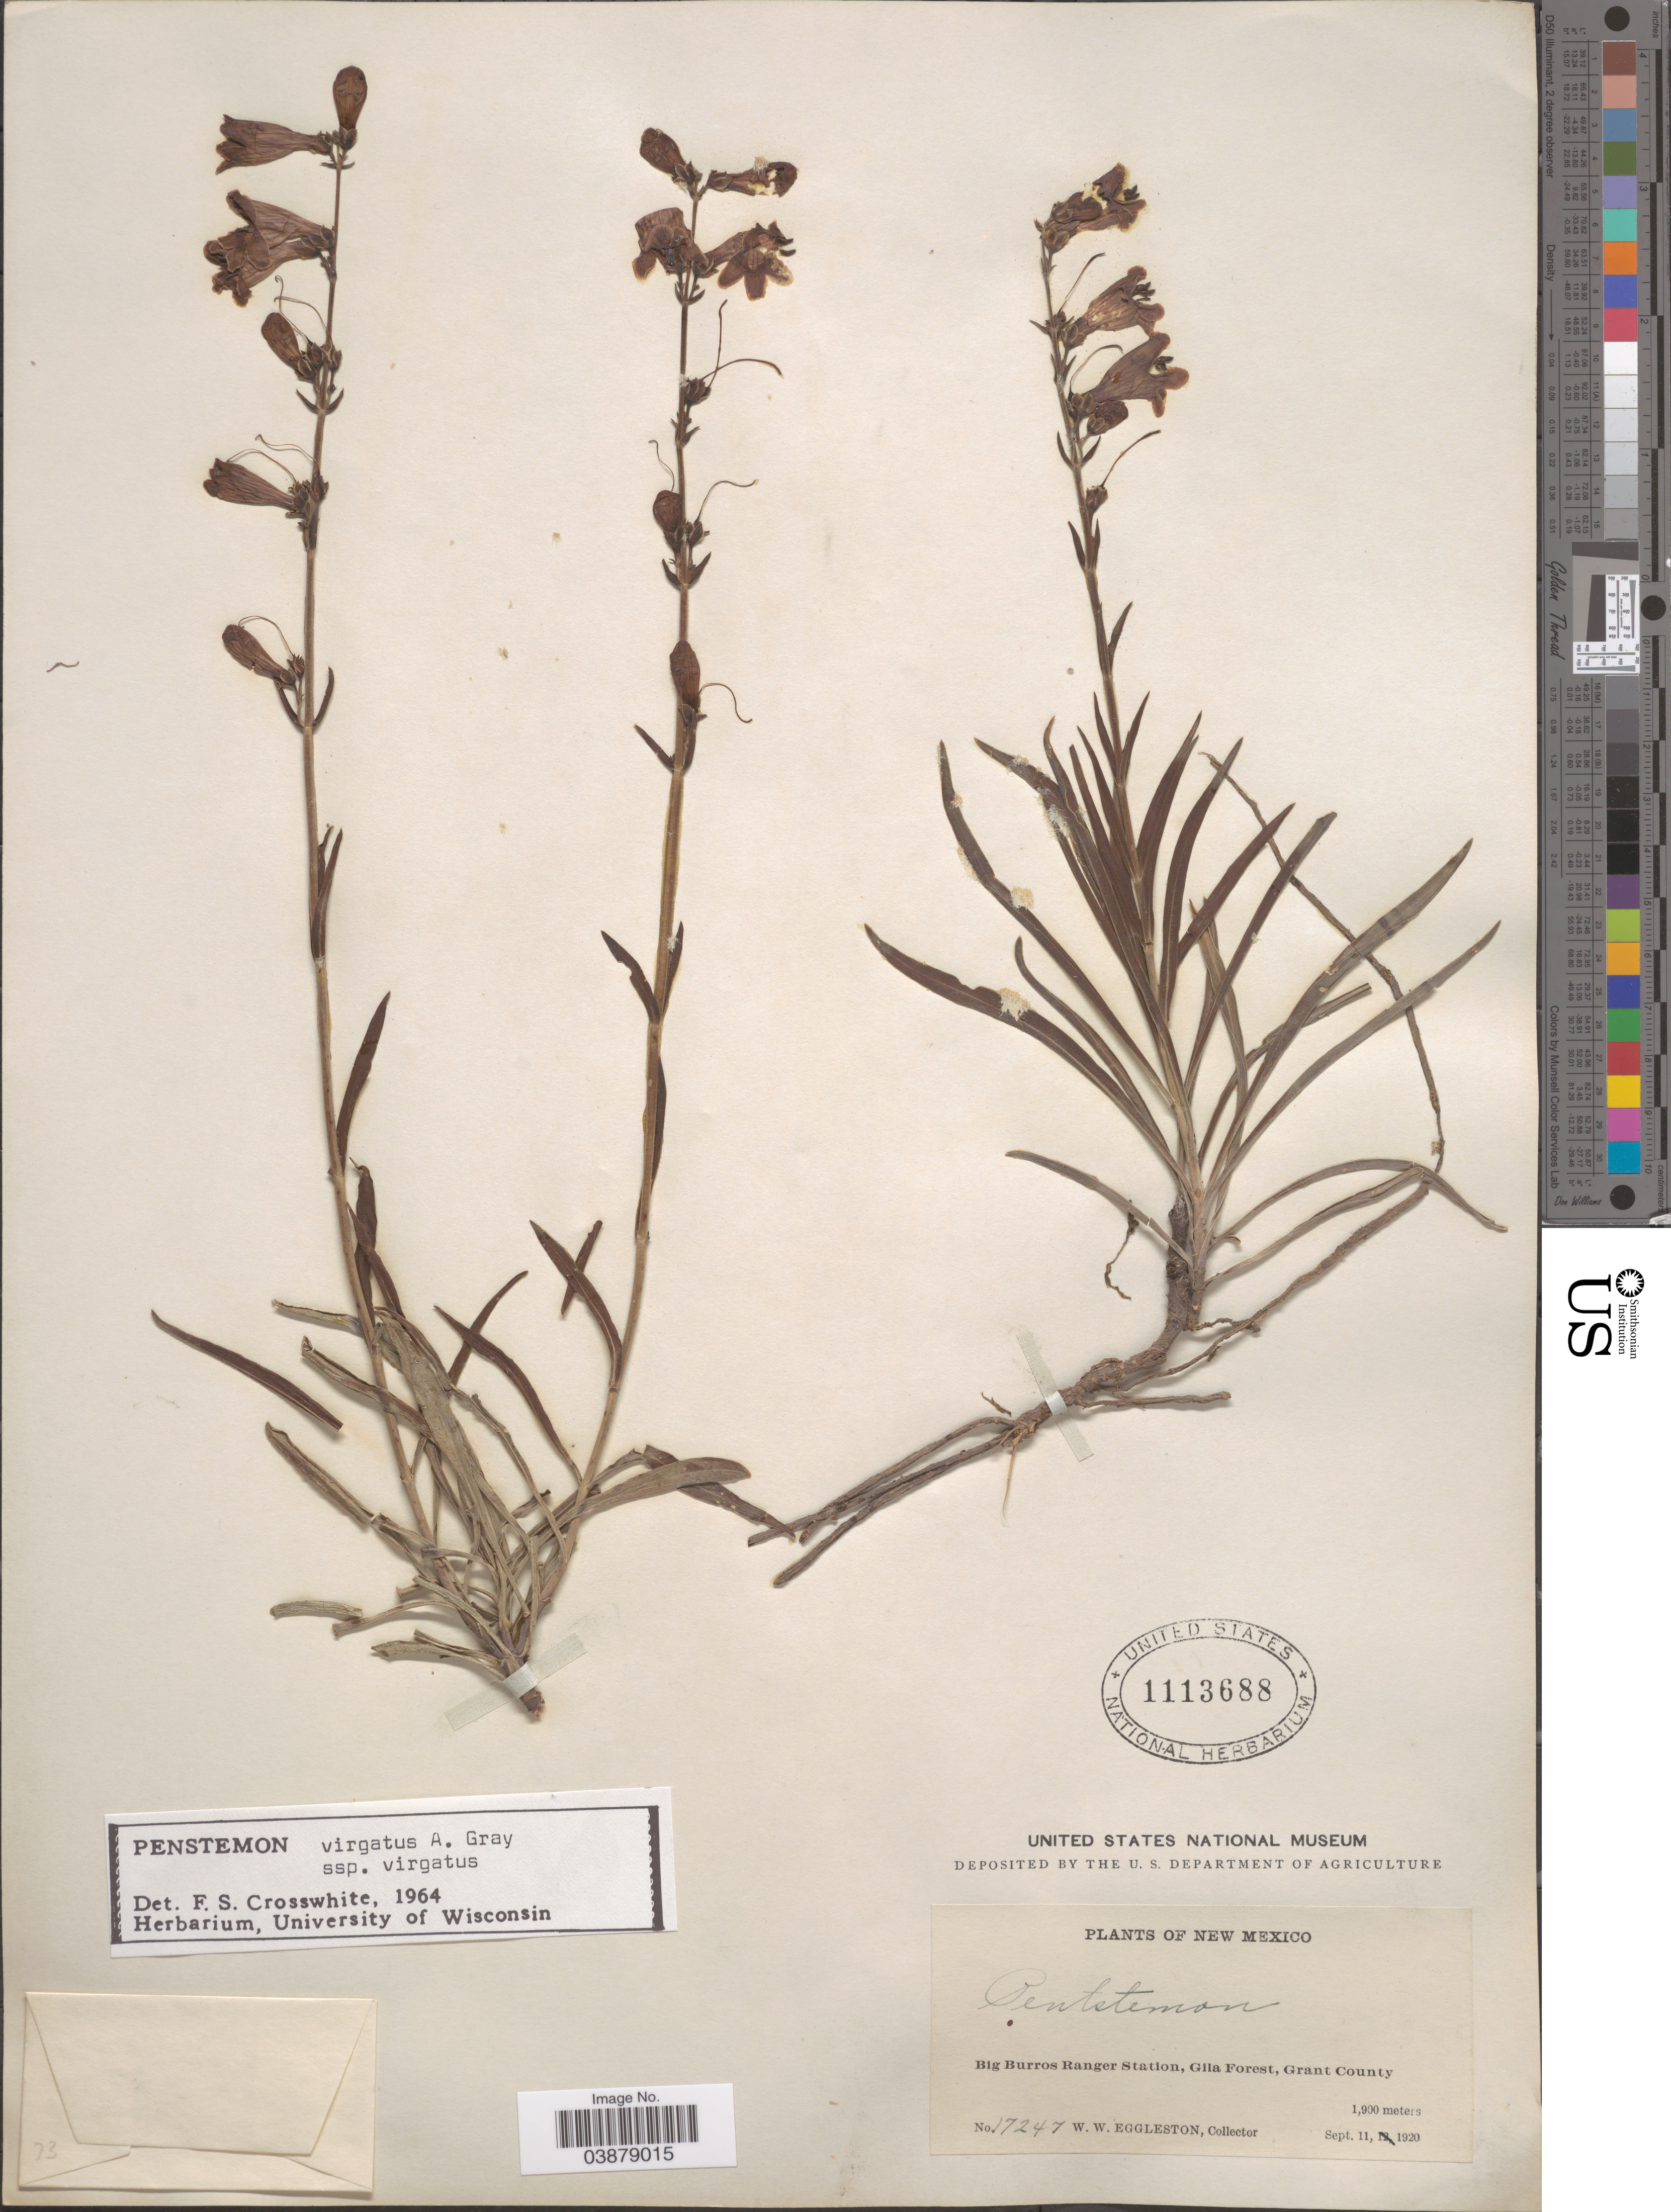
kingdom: Plantae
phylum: Tracheophyta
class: Magnoliopsida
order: Lamiales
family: Plantaginaceae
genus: Penstemon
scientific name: Penstemon virgatus subsp. virgatus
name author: A. Gray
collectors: W. W. Eggleston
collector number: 17247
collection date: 1920-09-11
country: United States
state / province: New Mexico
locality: Big Burros Ranger Station, Gila Forest, Grant County.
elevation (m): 1900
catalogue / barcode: US 1113688